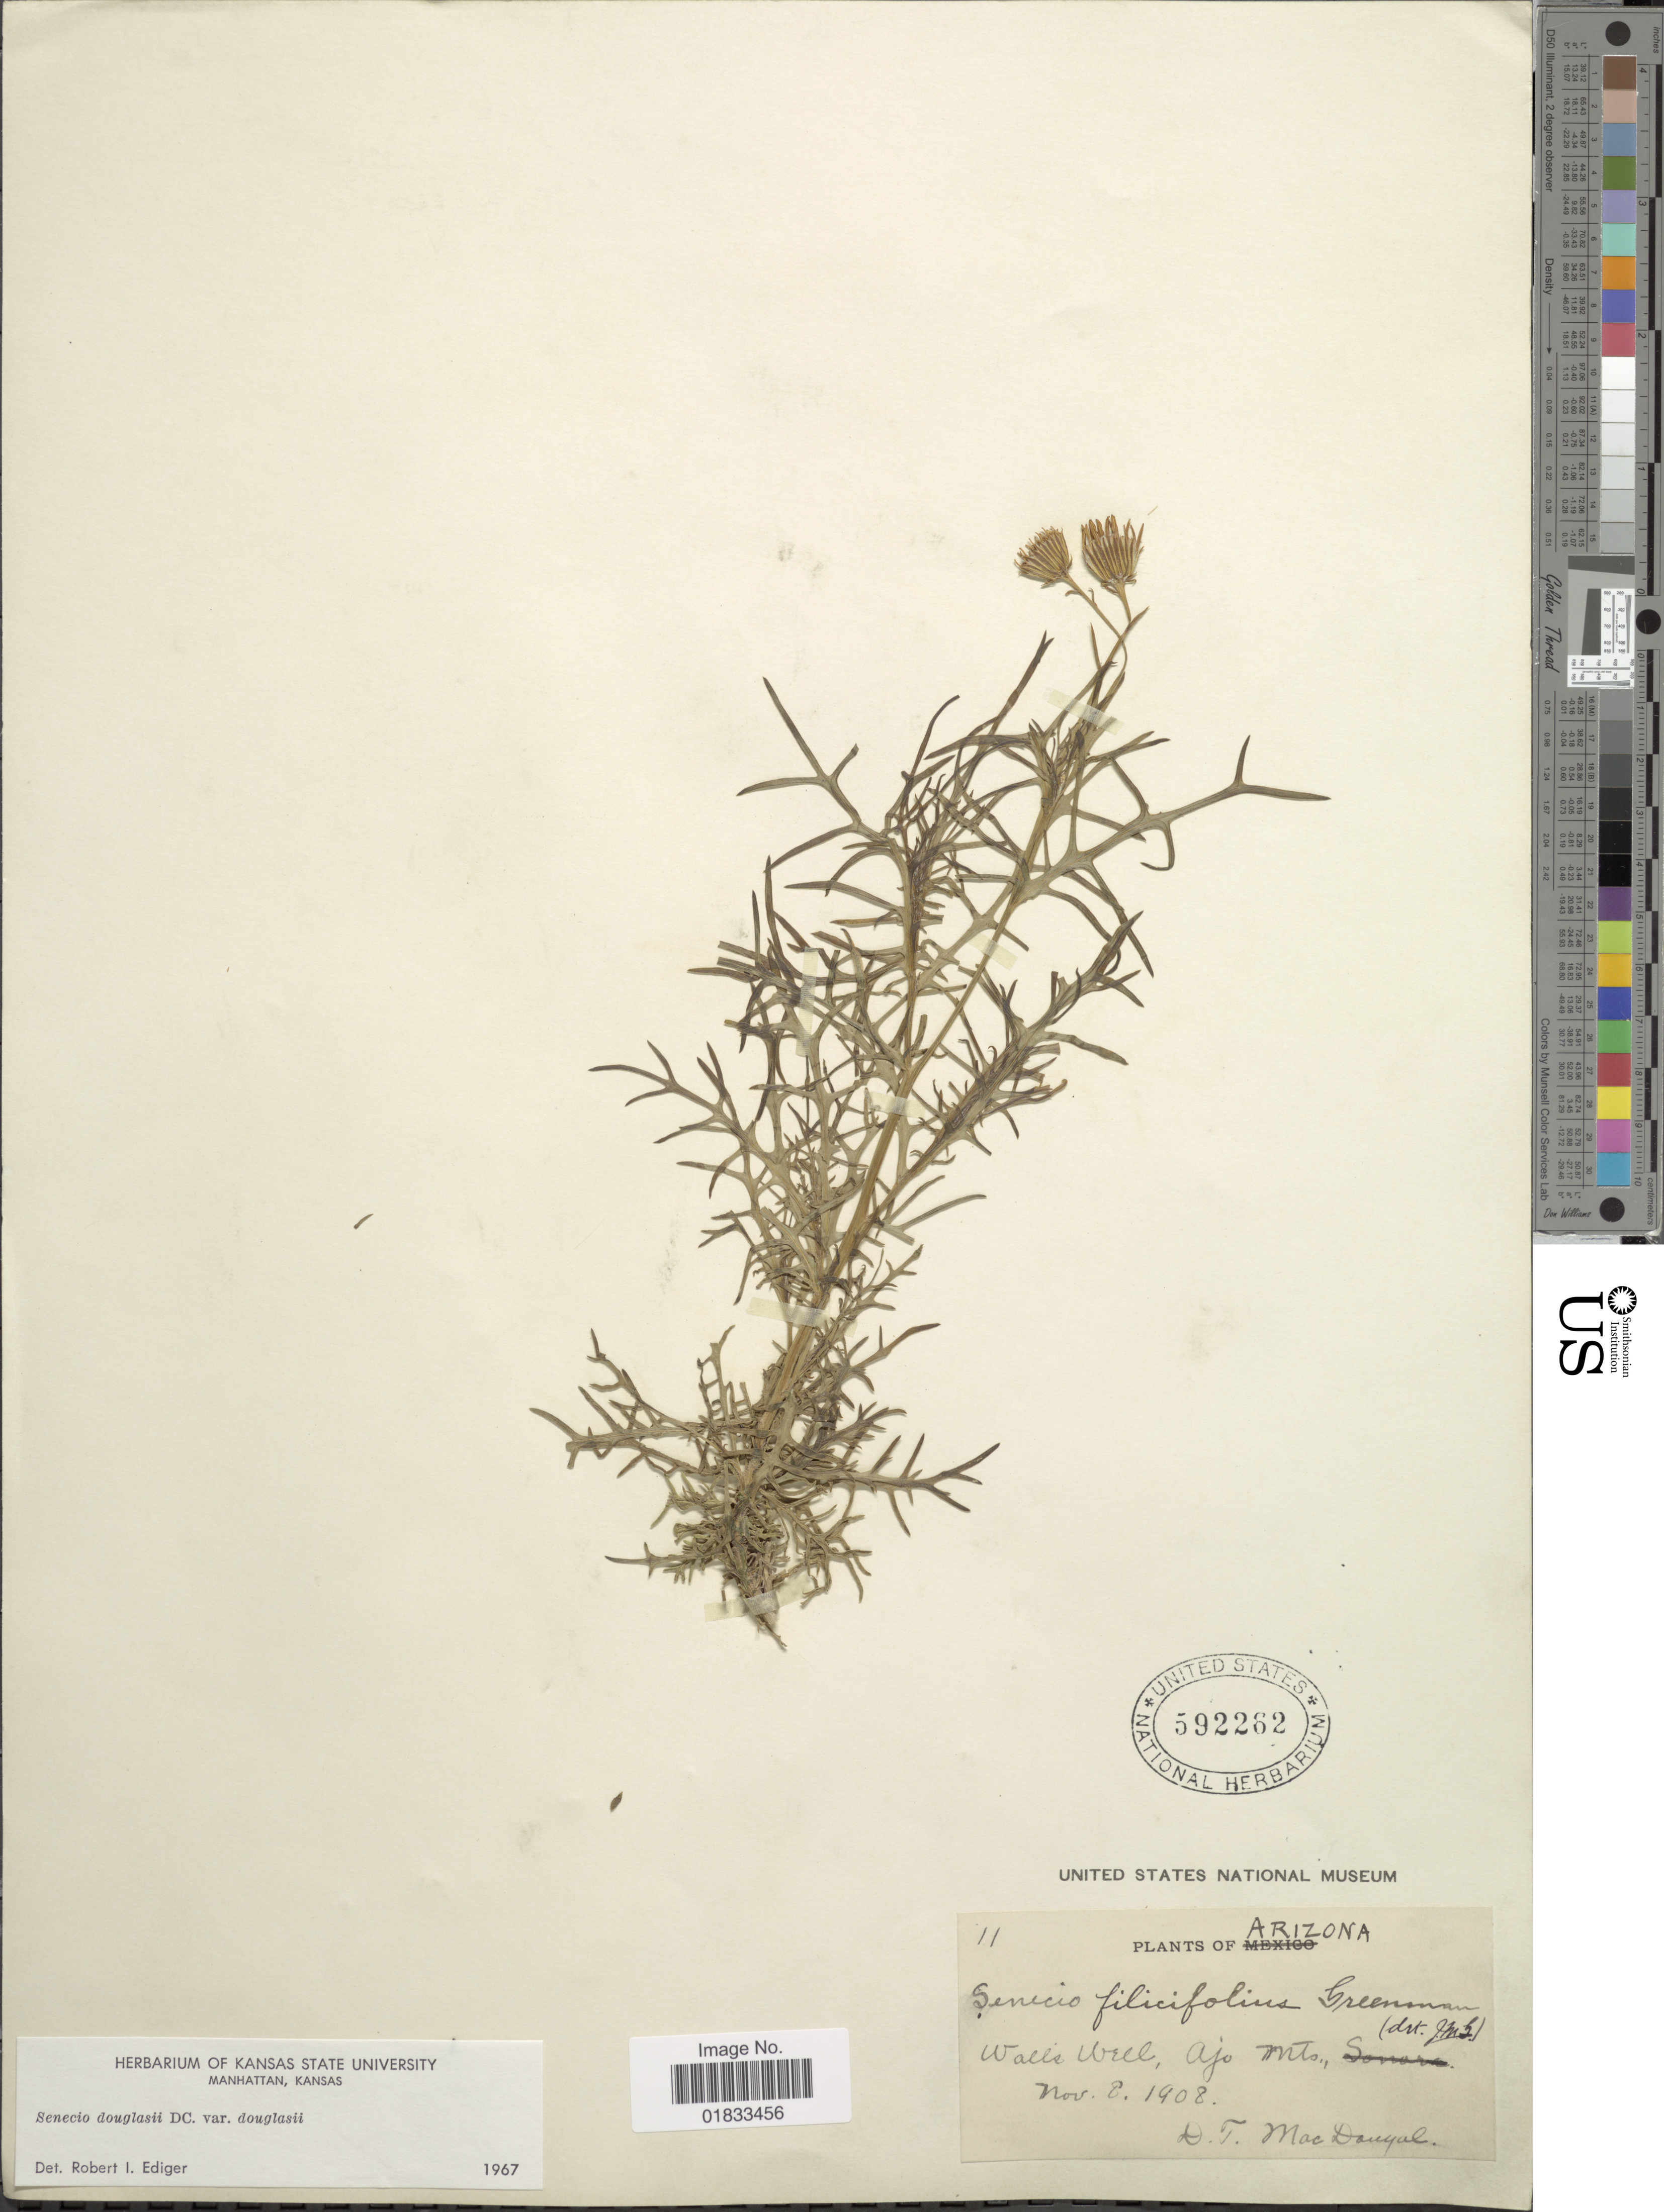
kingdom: Plantae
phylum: Tracheophyta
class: Magnoliopsida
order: Asterales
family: Asteraceae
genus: Senecio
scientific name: Senecio flaccidus var. douglasii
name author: (DC.) B.L. Turner & T.M. Barkley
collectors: D. T. MacDougal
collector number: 11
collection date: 1908-11-08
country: United States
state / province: Arizona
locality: Walls Weel, Ajo Mts.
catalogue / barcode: US 592262